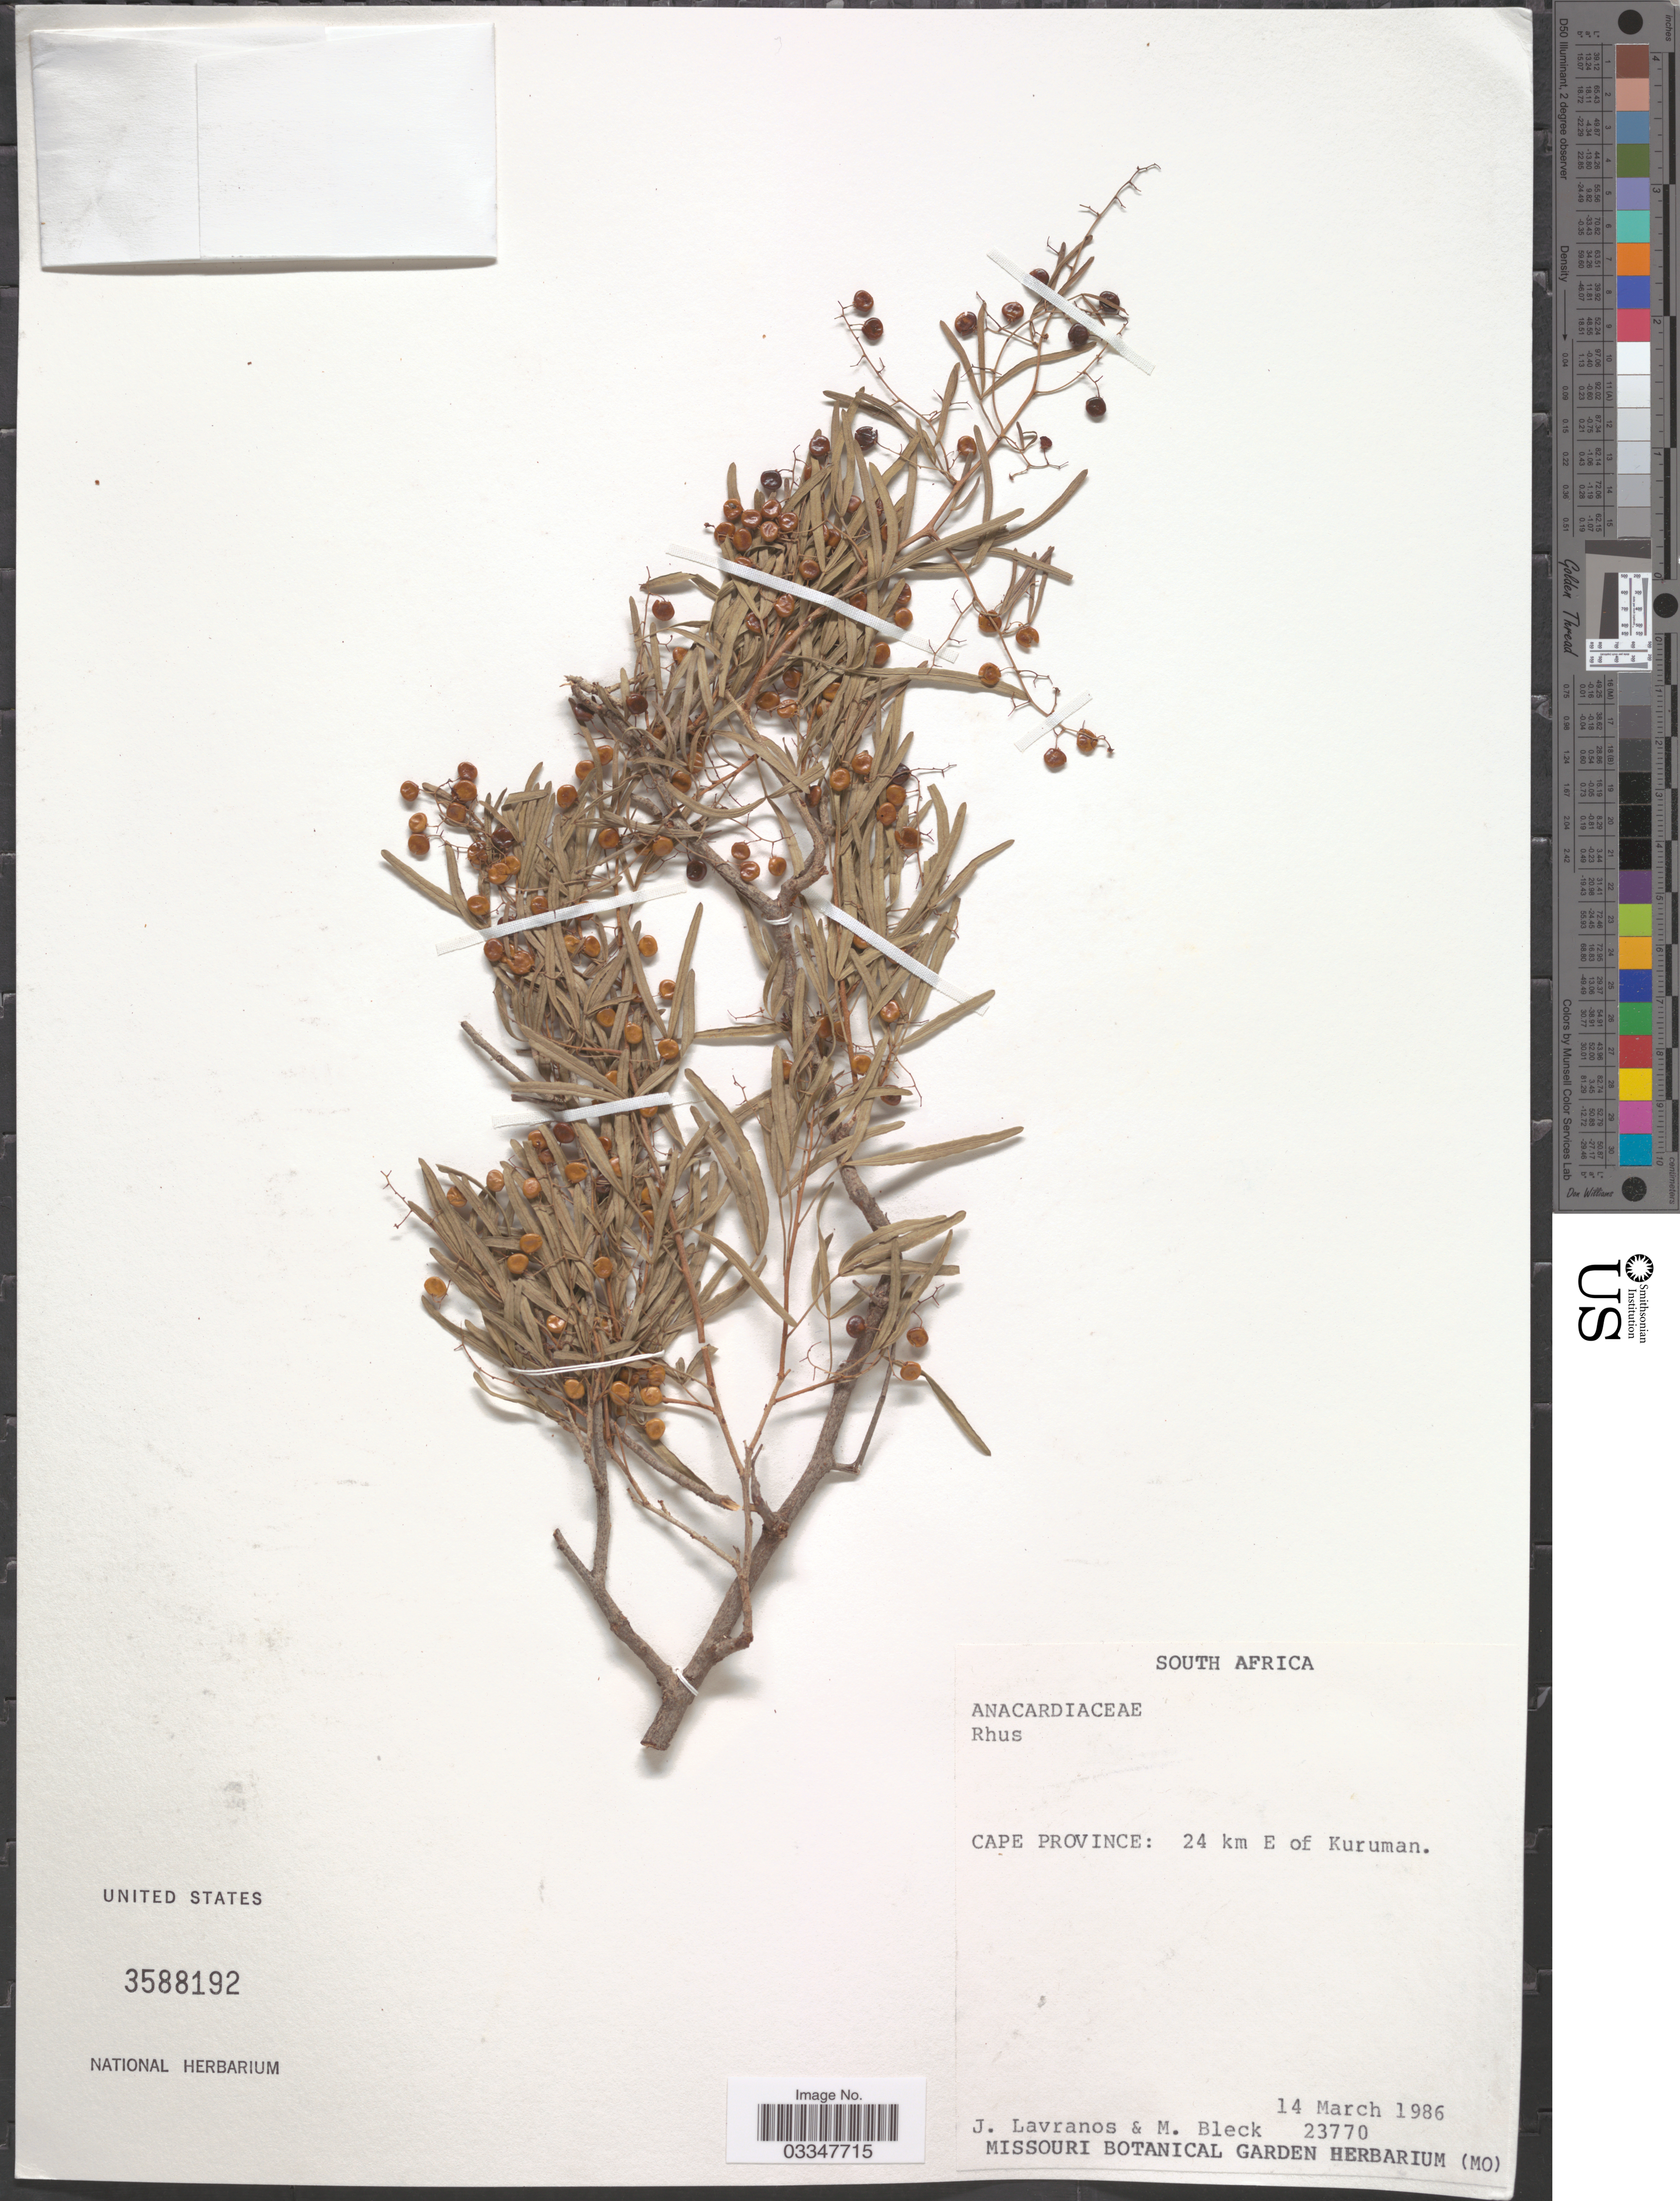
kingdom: Plantae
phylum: Tracheophyta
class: Magnoliopsida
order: Sapindales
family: Anacardiaceae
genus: Rhus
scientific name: Rhus sp.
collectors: J. Lavranos & M. Bleck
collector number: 23770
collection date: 1986-03-14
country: South Africa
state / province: Northern Cape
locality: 24 km E of Kuruman.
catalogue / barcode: US 3588192